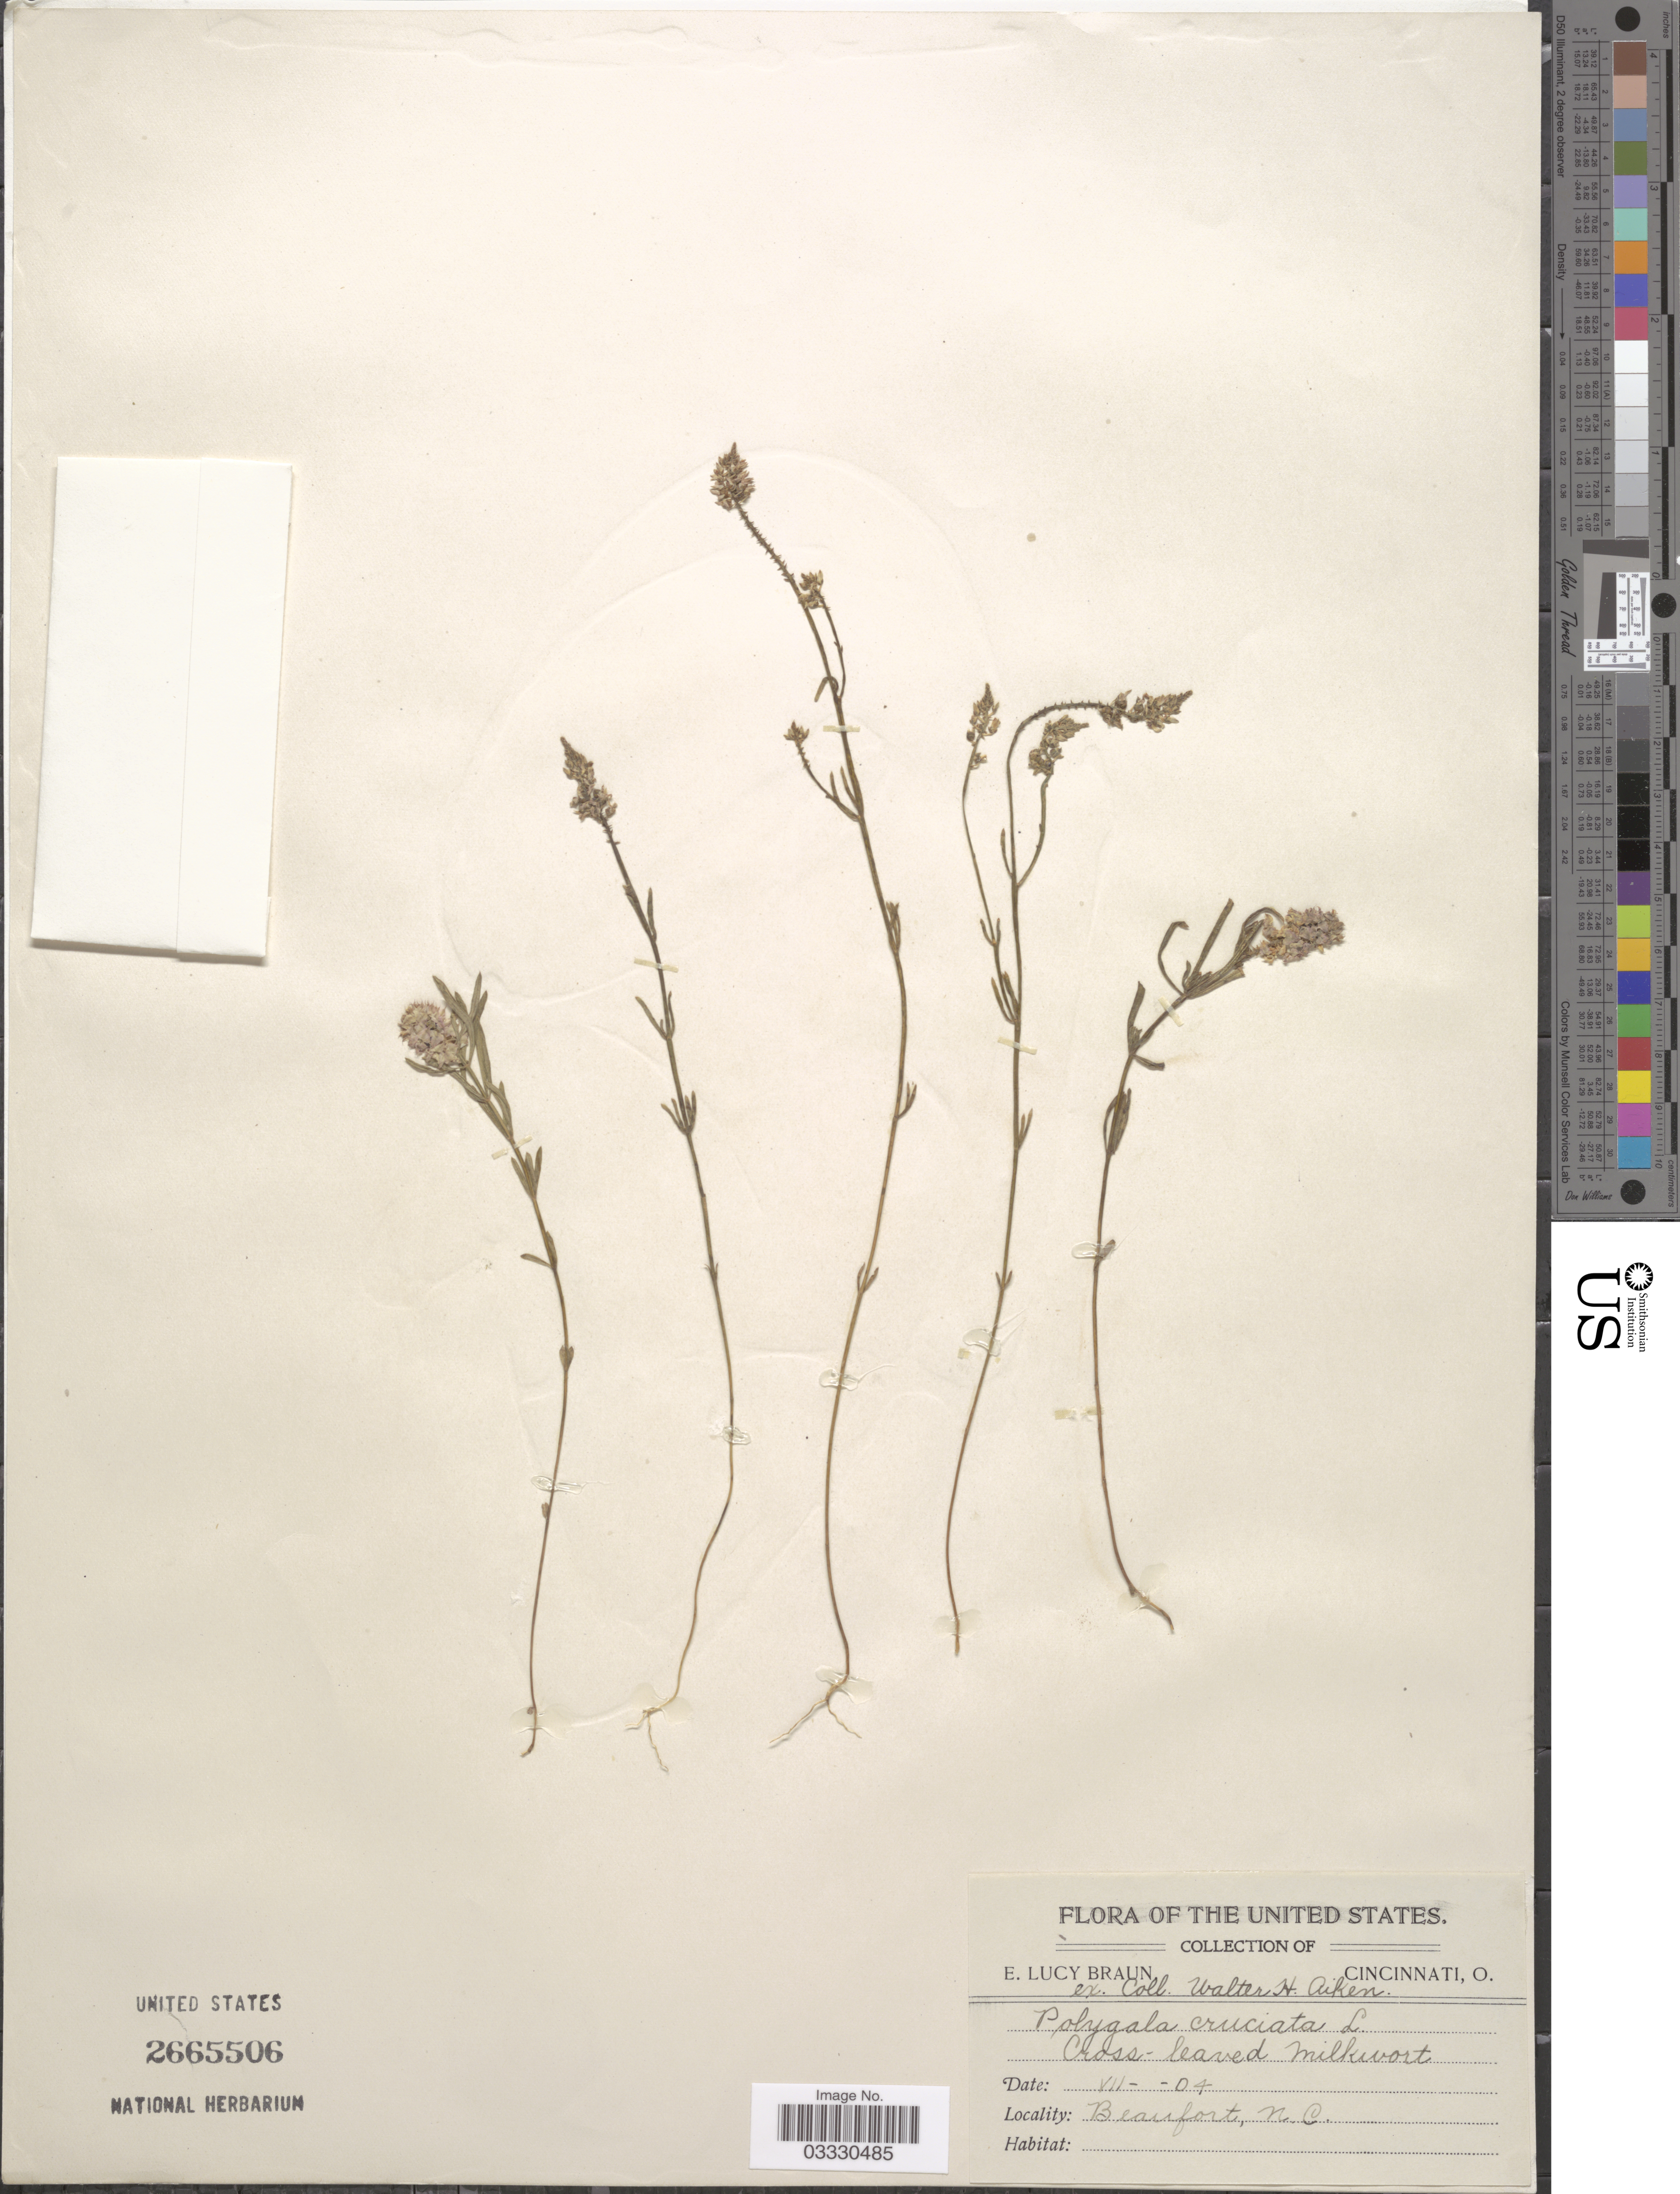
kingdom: Plantae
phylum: Tracheophyta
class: Magnoliopsida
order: Fabales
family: Polygalaceae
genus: Polygala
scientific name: Polygala cruciata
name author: L.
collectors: W. Aiken & E. L. Braun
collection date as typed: Transcribed d/m/y: /7/4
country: United States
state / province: North Carolina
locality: Beaufort.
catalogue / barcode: US 2665506